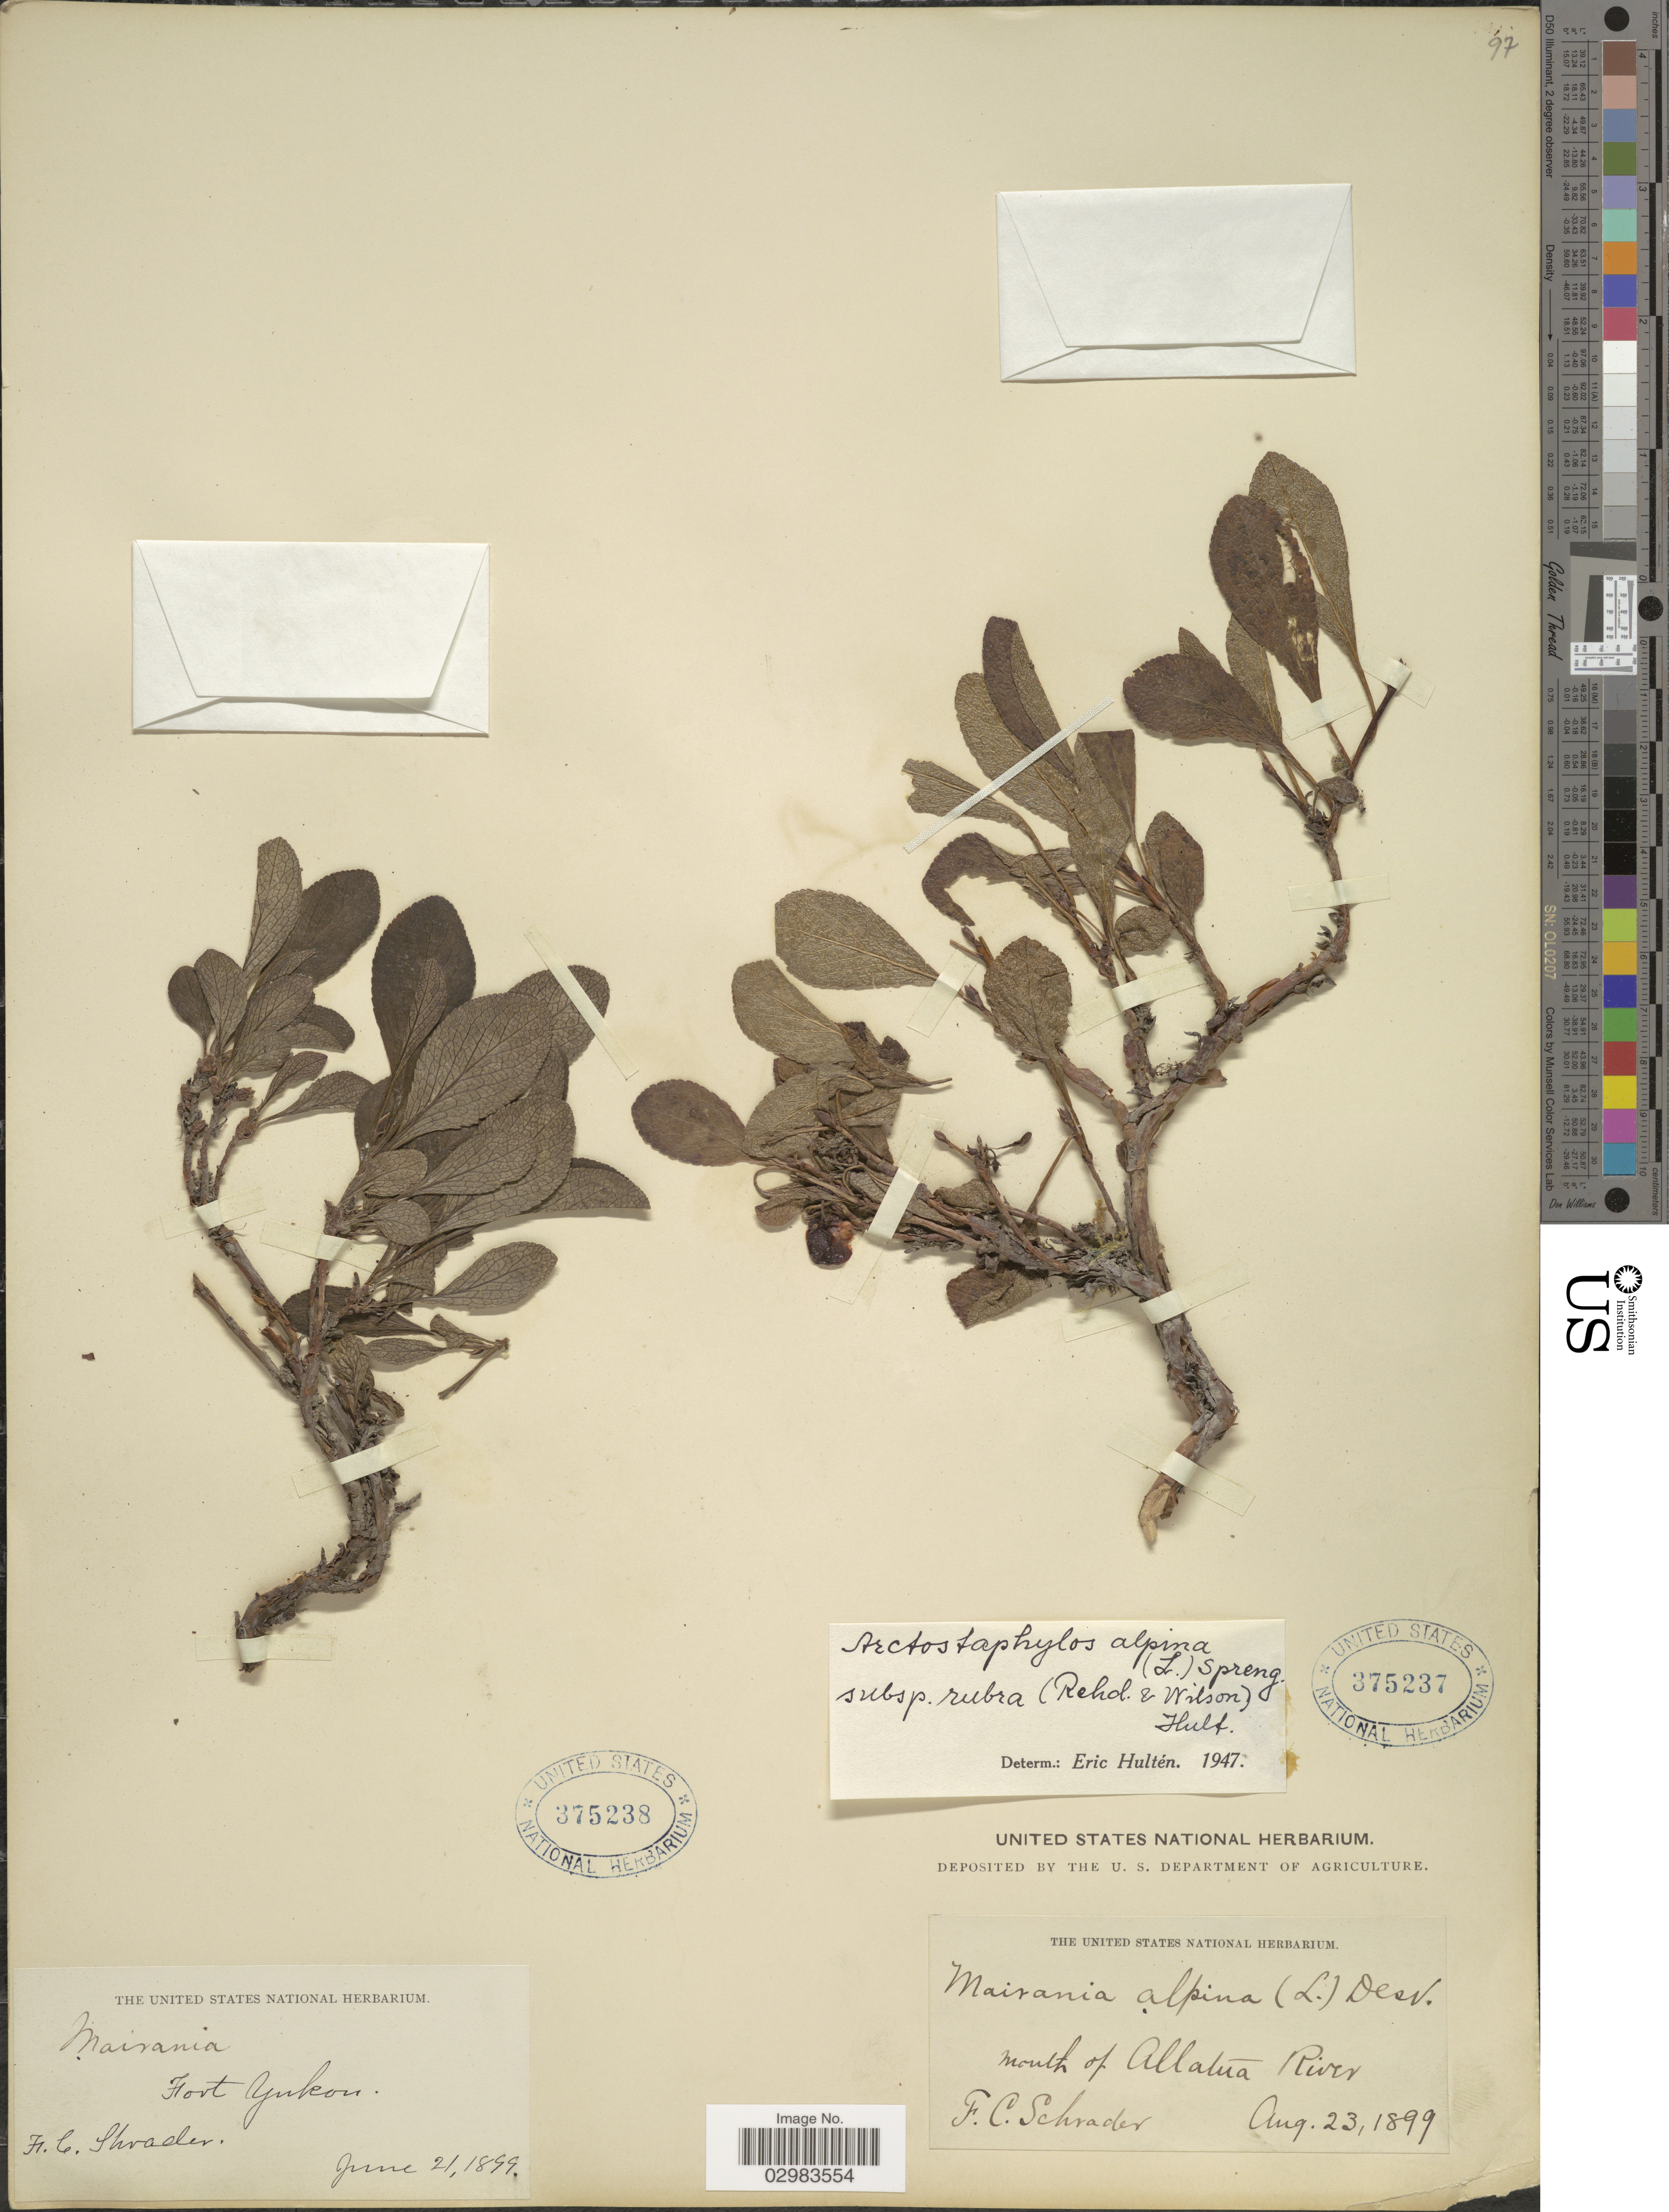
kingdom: Plantae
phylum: Tracheophyta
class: Magnoliopsida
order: Ericales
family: Ericaceae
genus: Arctostaphylos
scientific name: Arctostaphylos alpina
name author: (L.) Spreng.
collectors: F. Shrader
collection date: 1899-08-23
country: United States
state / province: Alaska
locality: Mouth of Allatna River.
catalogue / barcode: US 375237-2